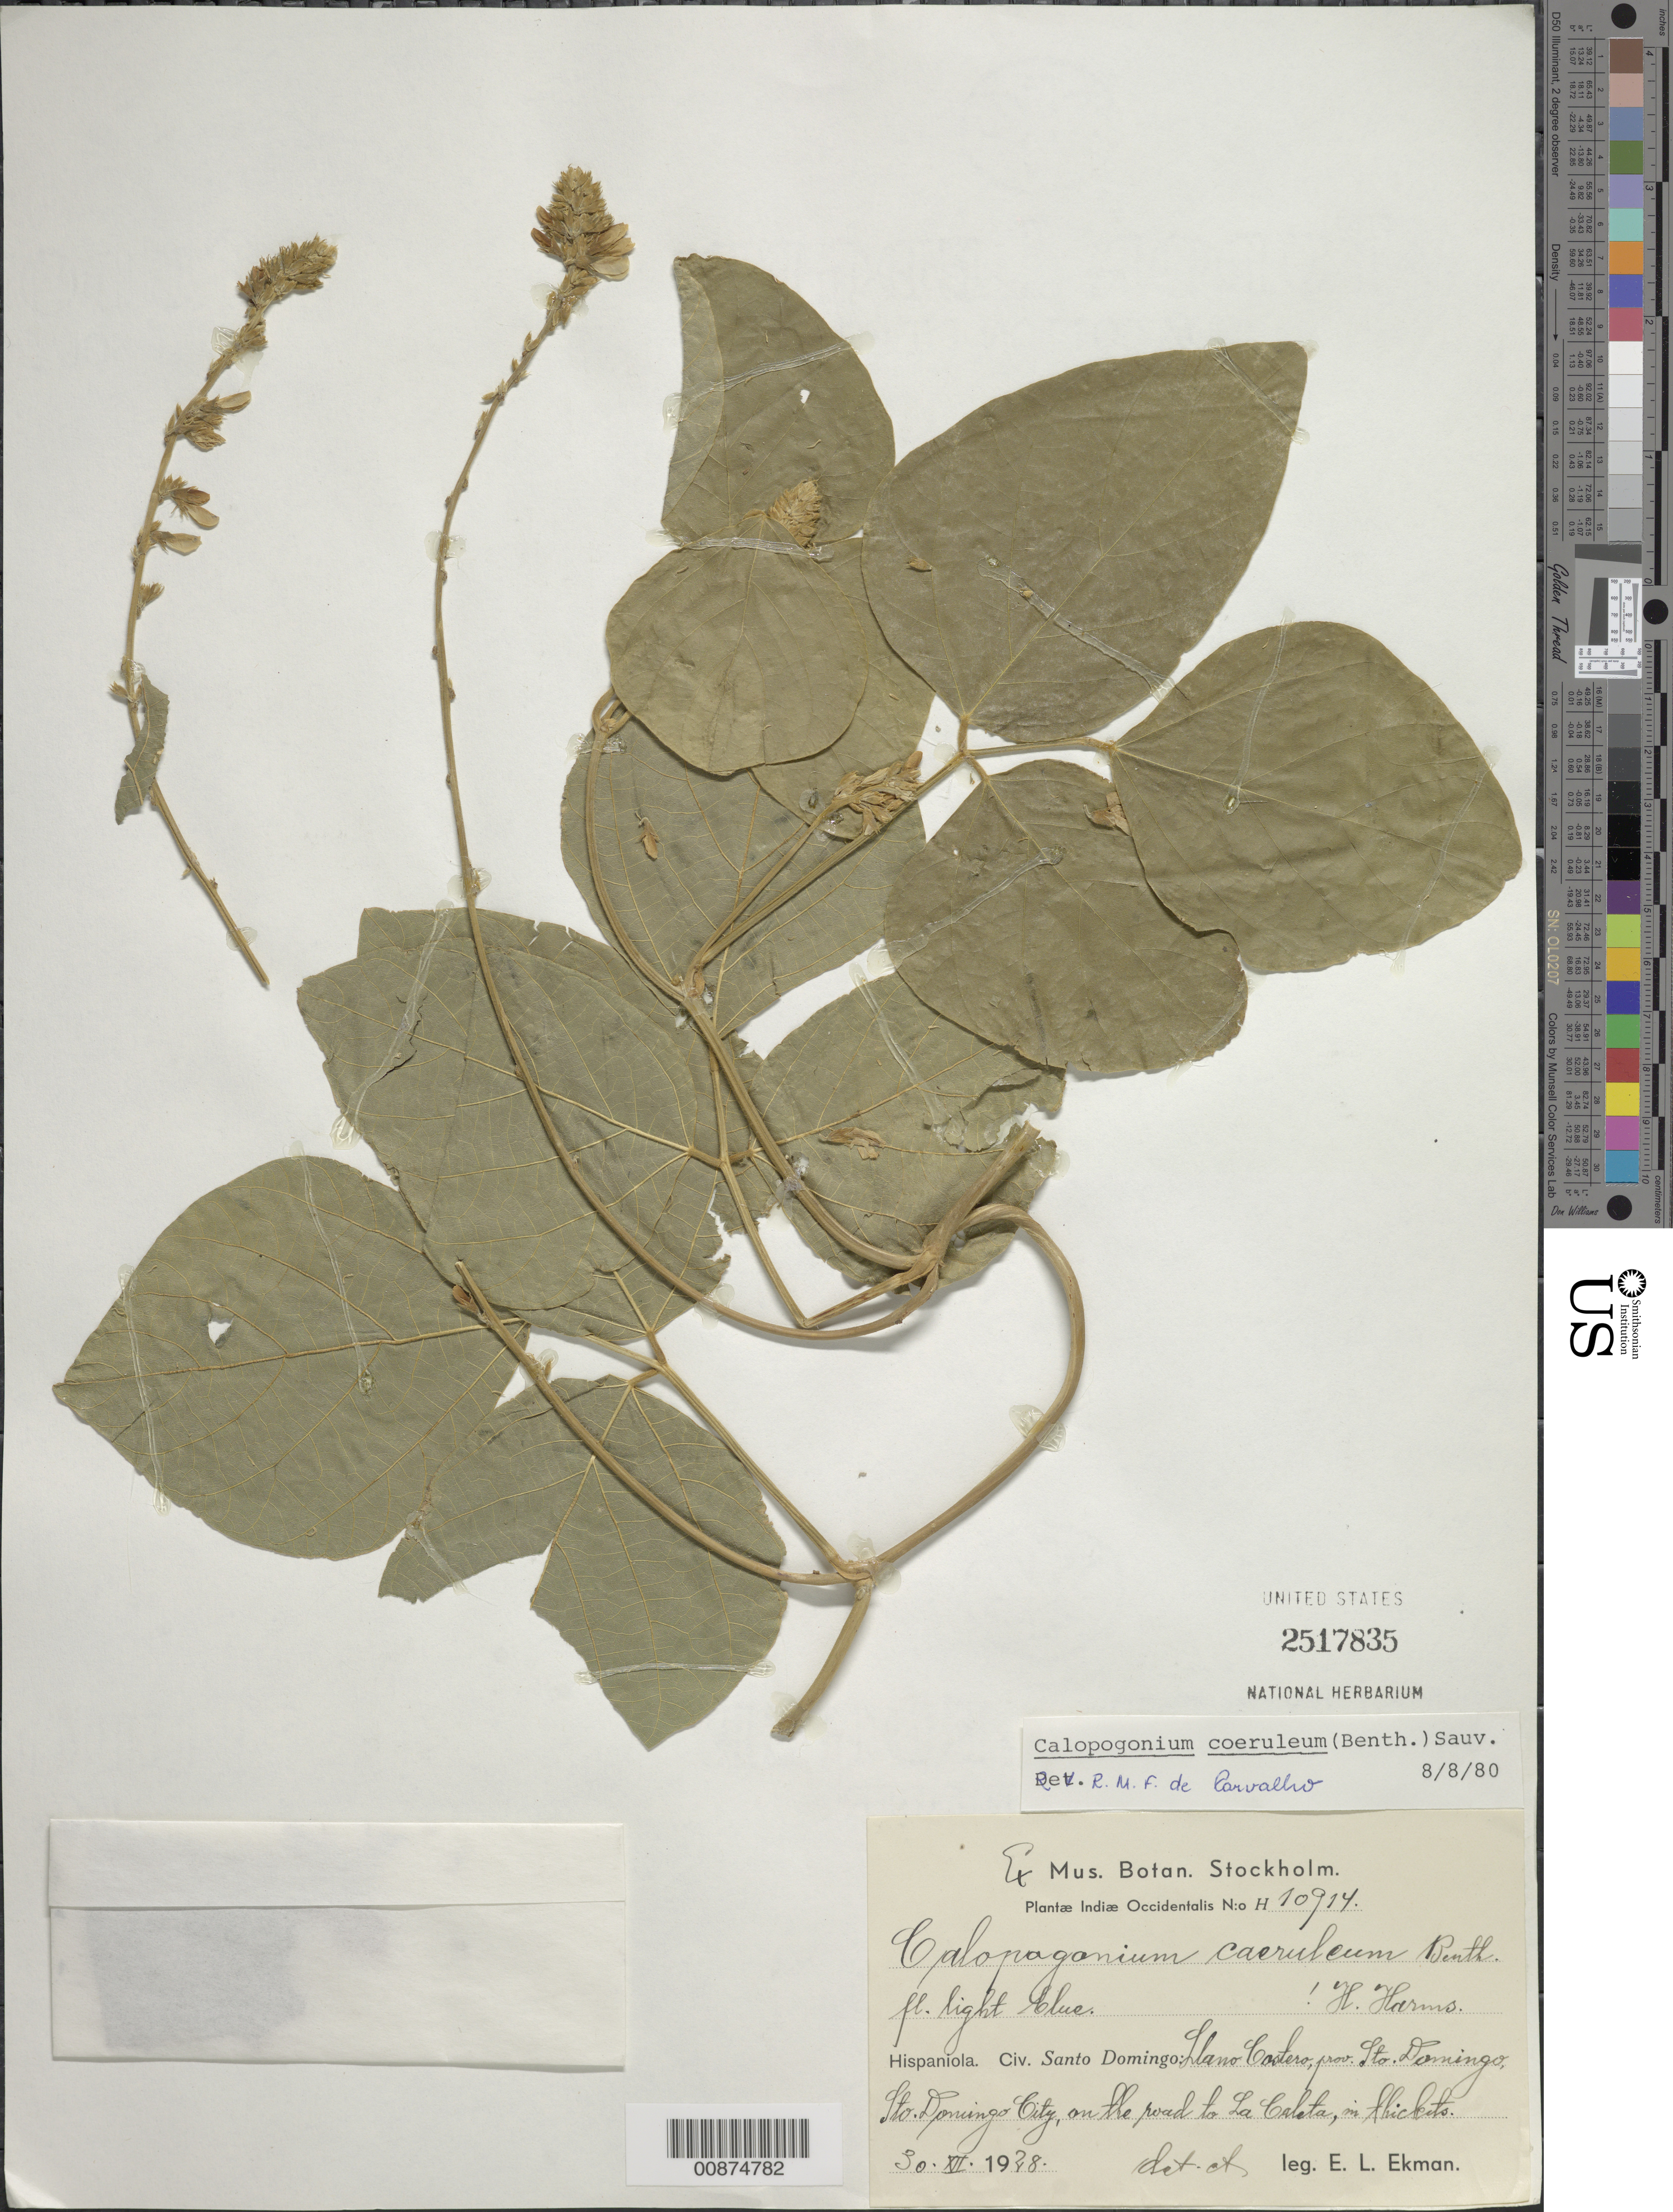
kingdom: Plantae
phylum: Tracheophyta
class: Magnoliopsida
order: Fabales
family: Fabaceae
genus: Calopogonium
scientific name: Calopogonium caeruleum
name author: (Benth.) C. Wright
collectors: E. L. Ekman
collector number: H 10914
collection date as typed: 30 Dec 1928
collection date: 1928-12-30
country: Dominican Republic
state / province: Distrito Nacional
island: Hispaniola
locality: Llano Costero, prov. Sto. Domingo (obsolete), Sto. Domingo City, on the road to La Caleta.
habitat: In thickets.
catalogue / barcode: US 2517835